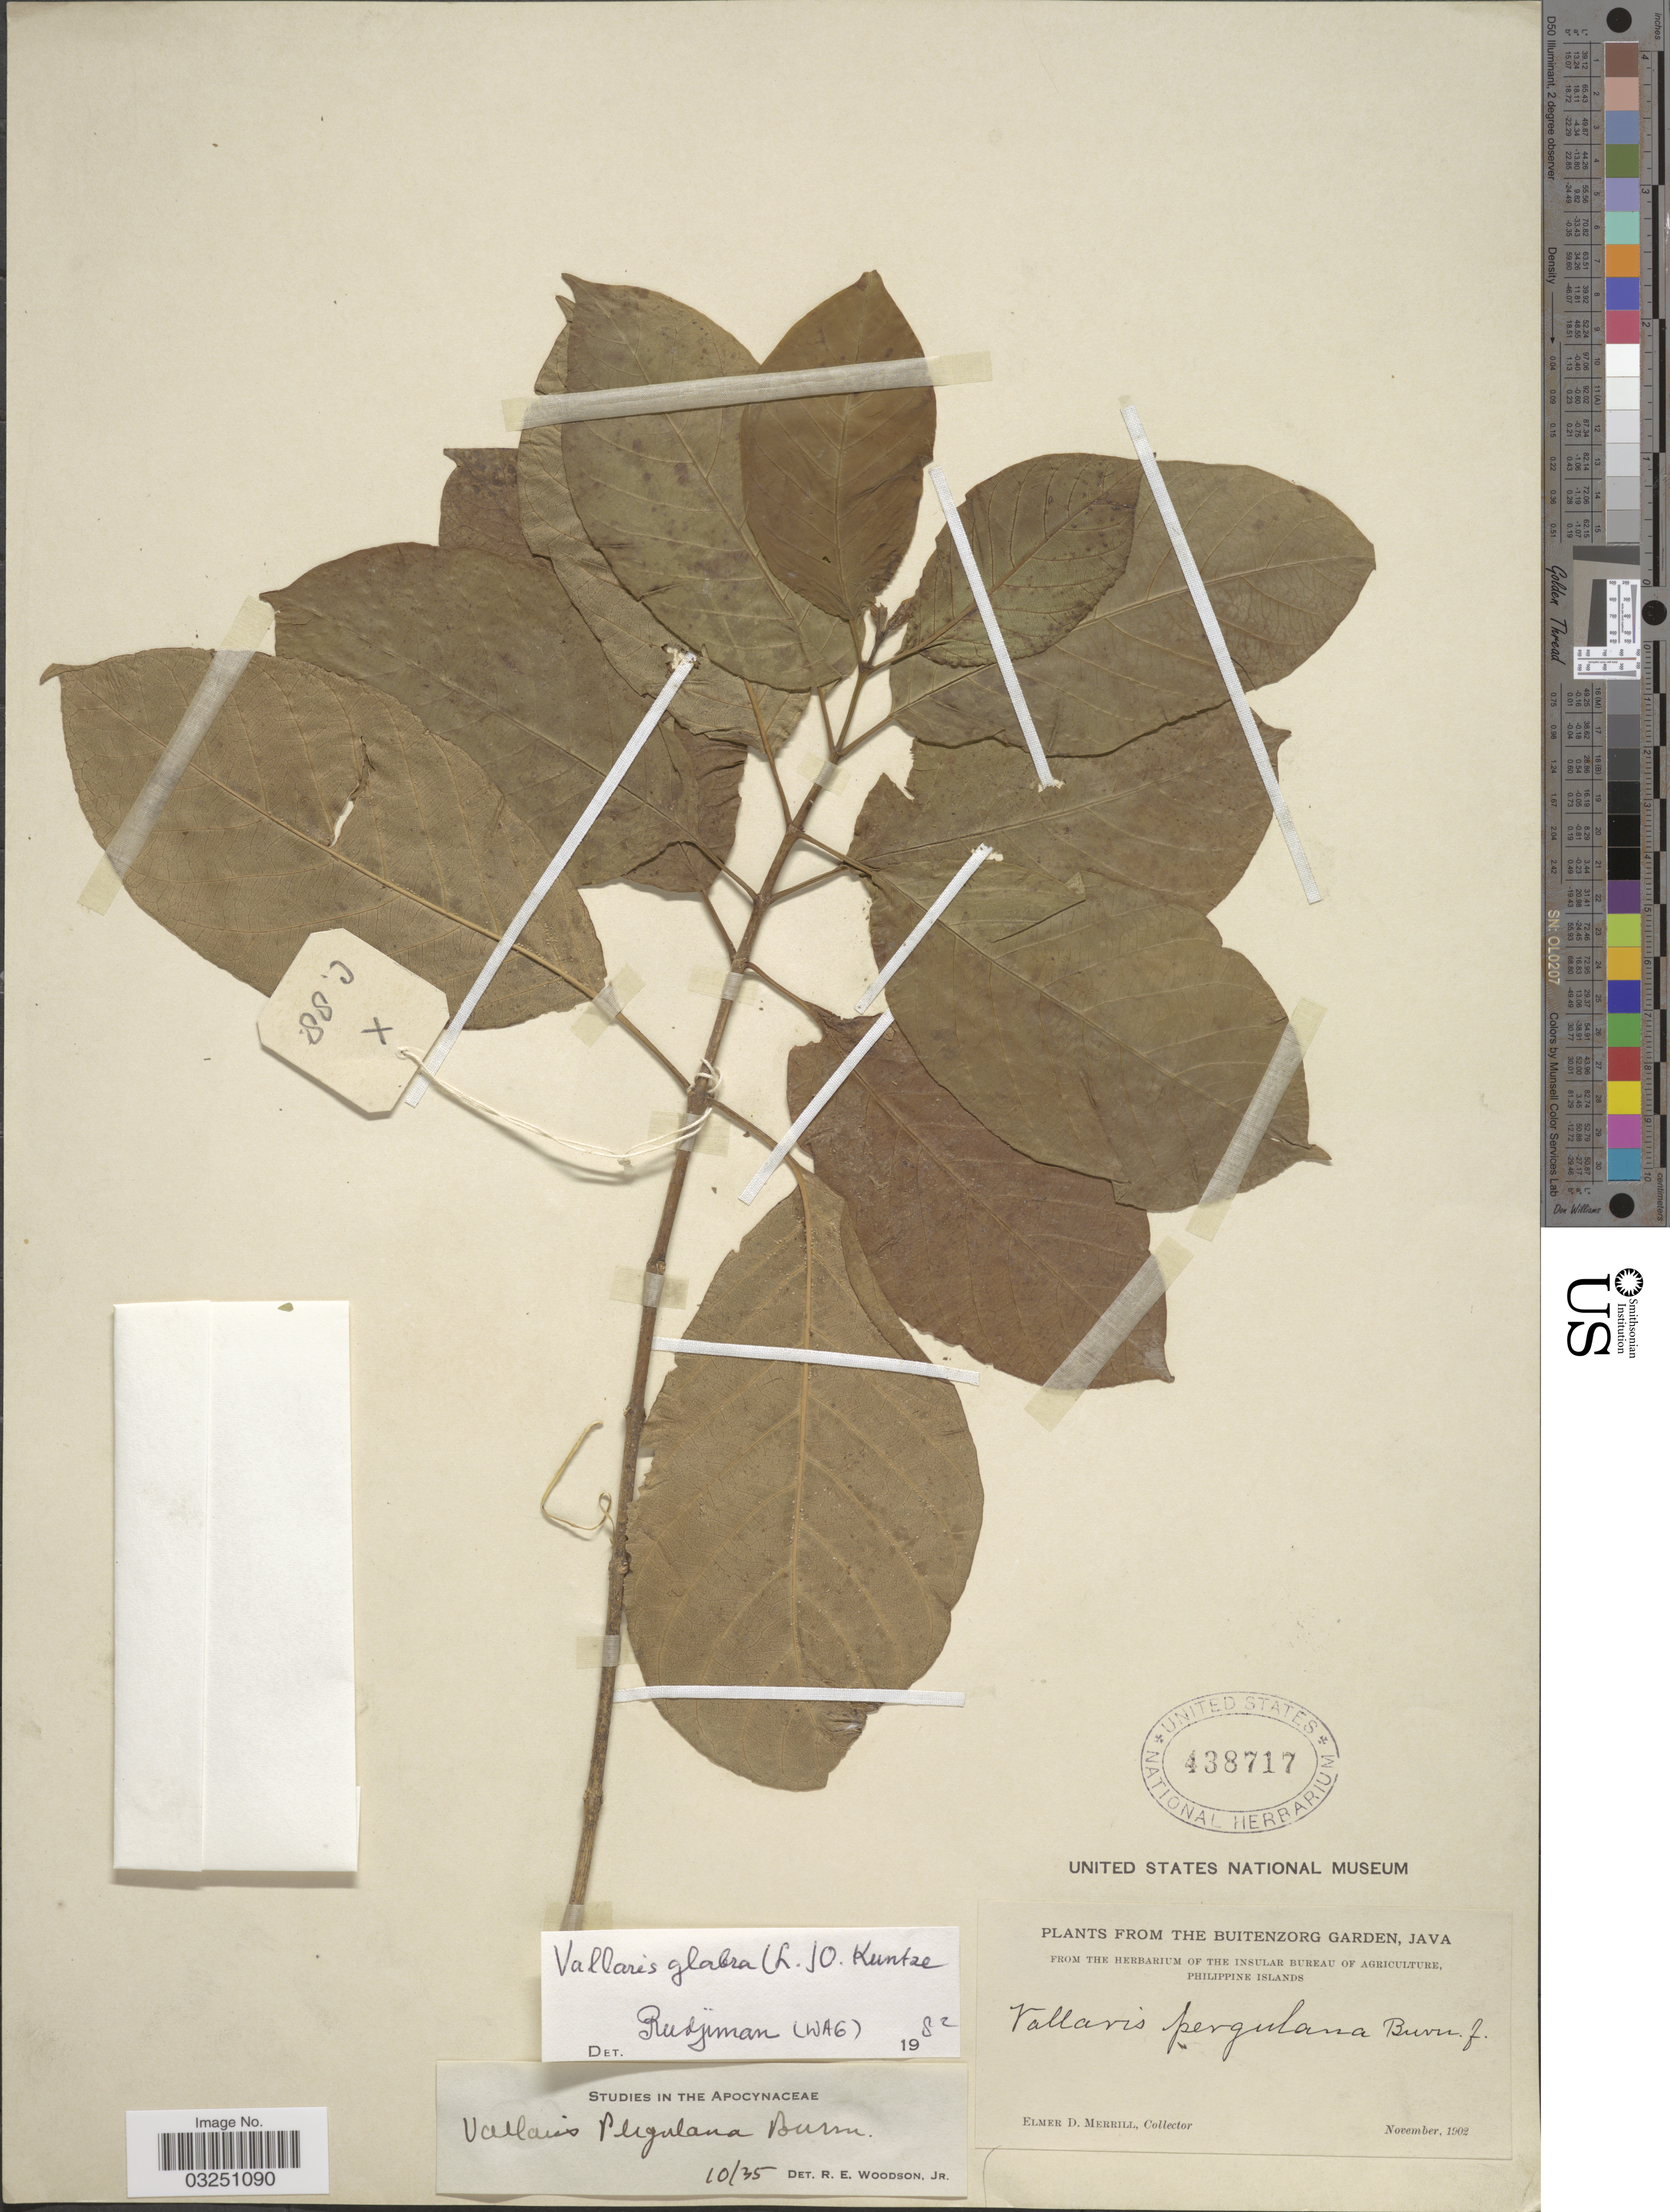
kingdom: Plantae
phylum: Tracheophyta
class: Magnoliopsida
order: Gentianales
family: Apocynaceae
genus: Vallaris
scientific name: Vallaris glabra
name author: (L.) Kuntze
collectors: E. D. Merrill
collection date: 1902-11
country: Indonesia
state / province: Java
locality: The Buitenzorg Garden.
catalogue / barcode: US 438717